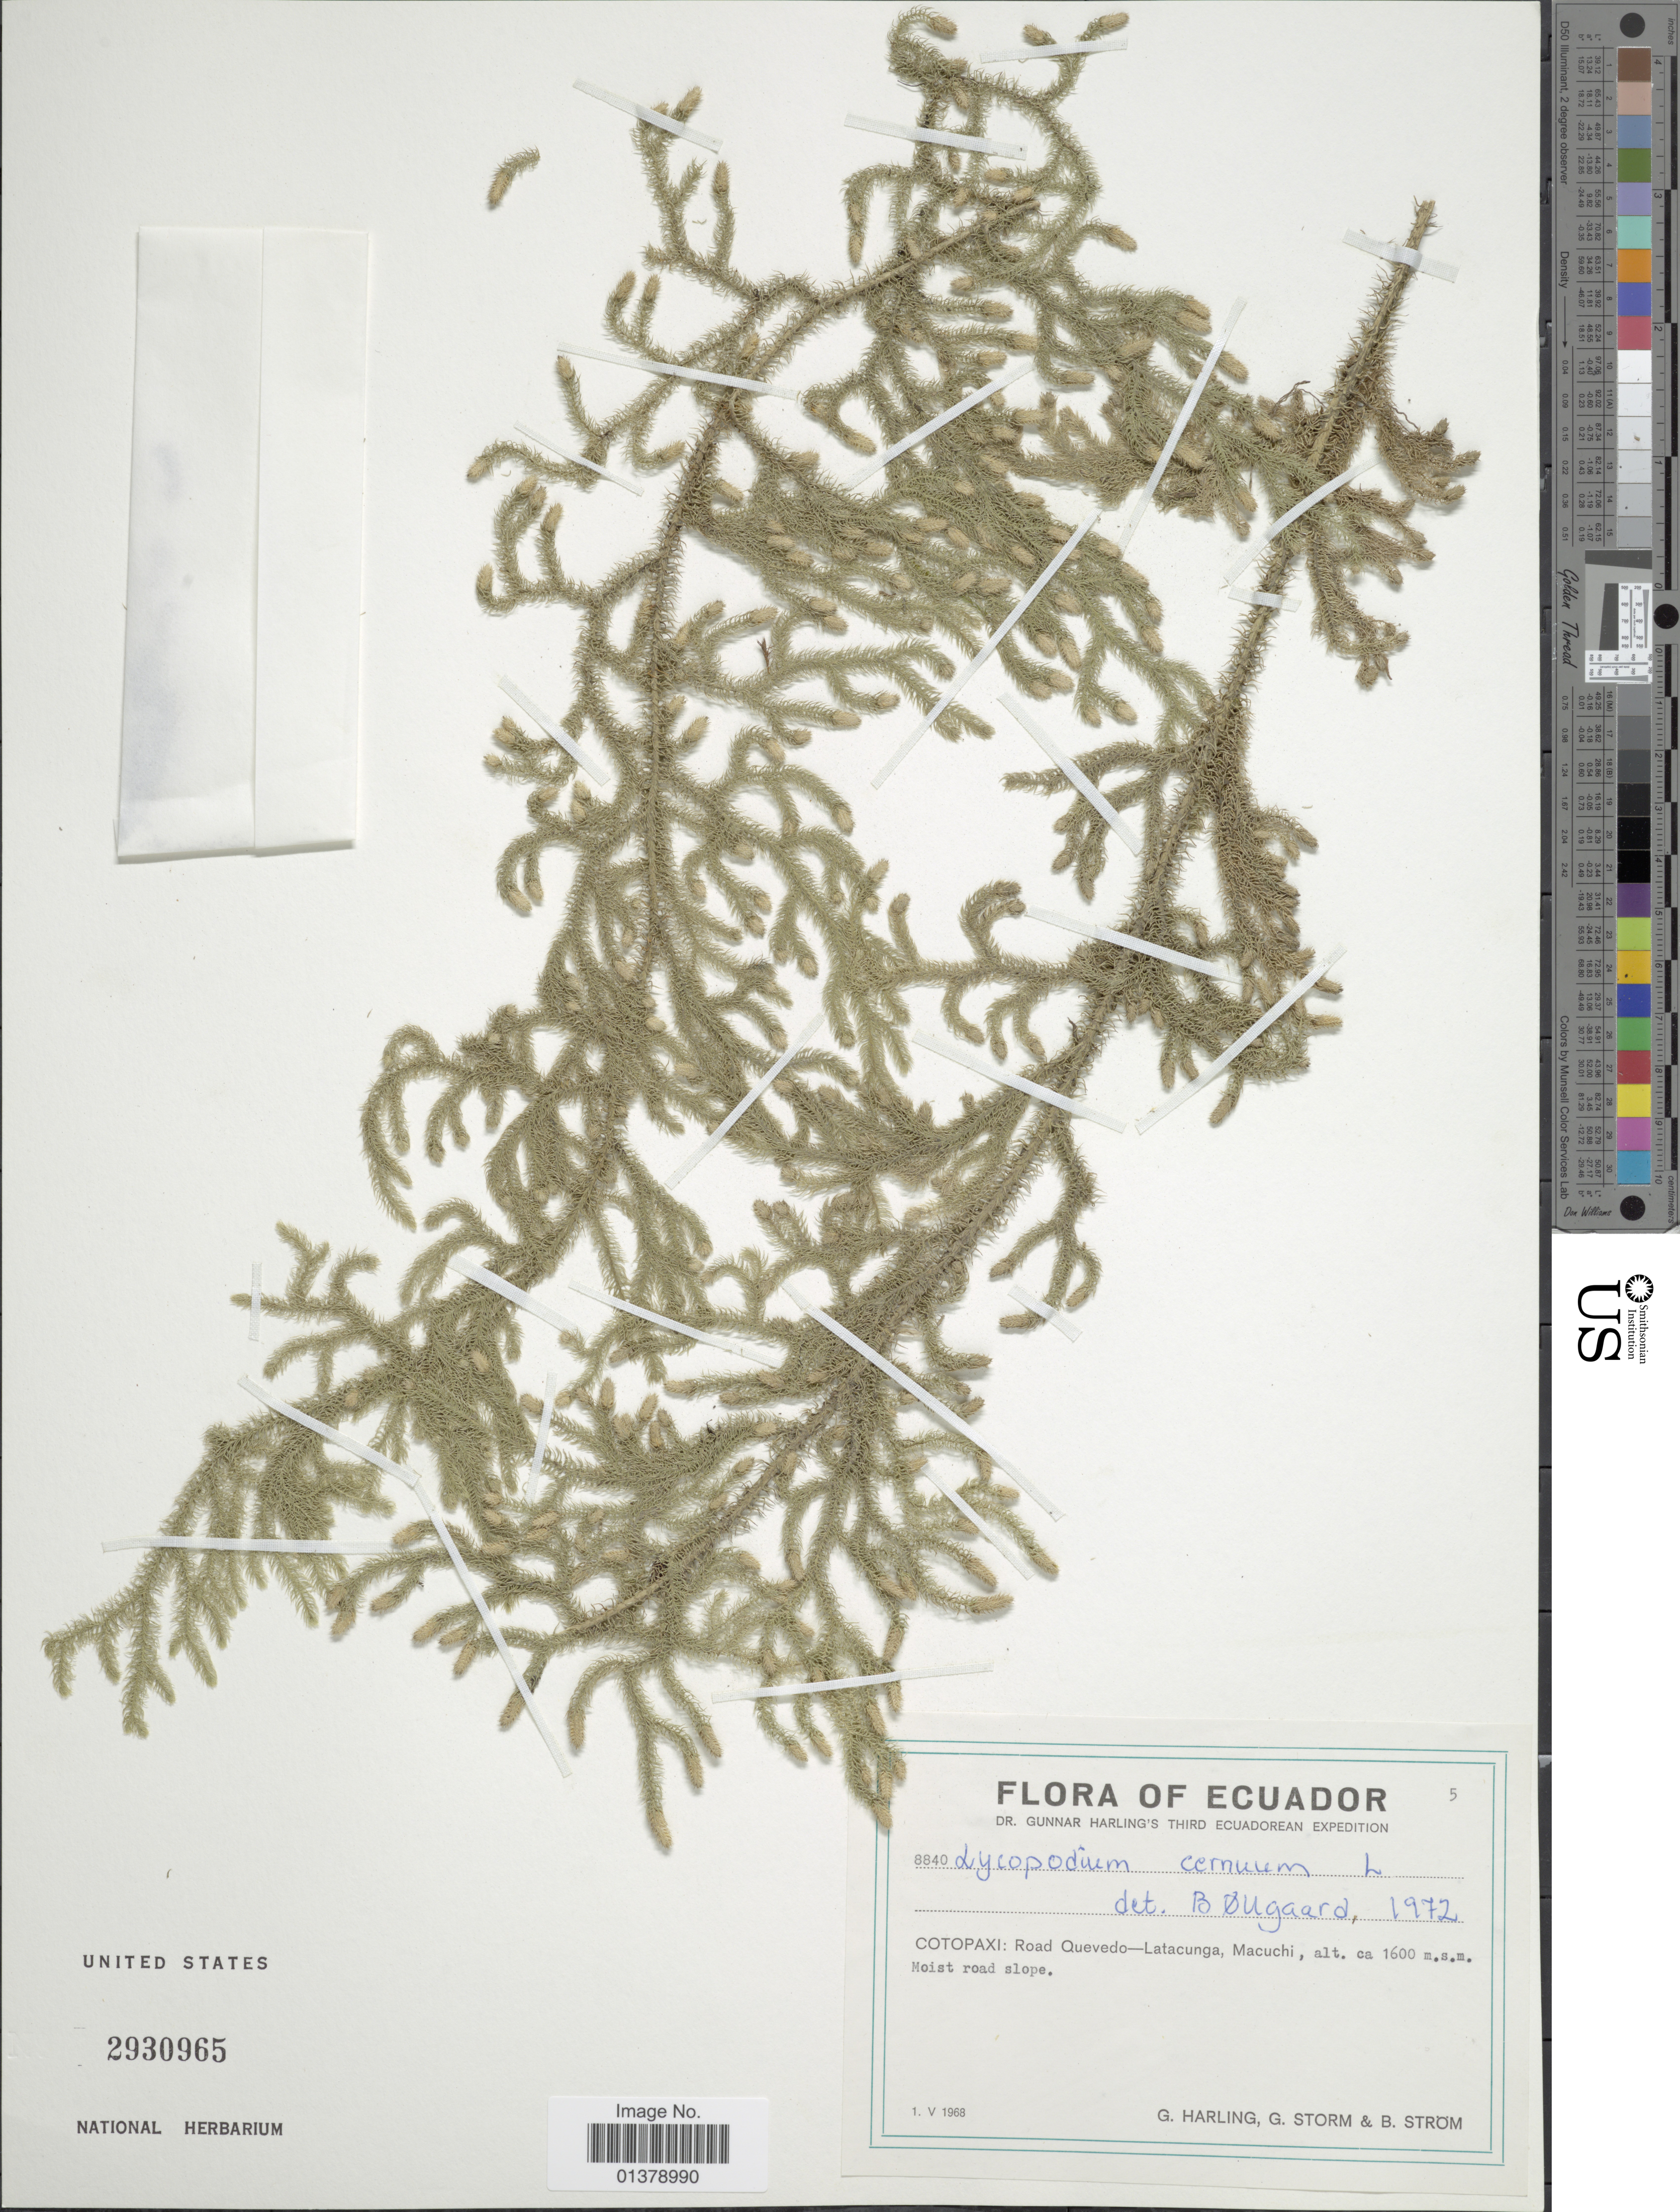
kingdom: Plantae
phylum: Tracheophyta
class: Lycopodiopsida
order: Lycopodiales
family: Lycopodiaceae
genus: Palhinhaea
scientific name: Palhinhaea cernua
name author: (L.) Vasc. & Franco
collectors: G. Harling, G. Storm & B. Ström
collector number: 8840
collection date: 1968-05-01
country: Ecuador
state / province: Cotopaxi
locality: Road Quevedo-Latacunga, Macuchu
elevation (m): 1600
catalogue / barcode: US 2930965